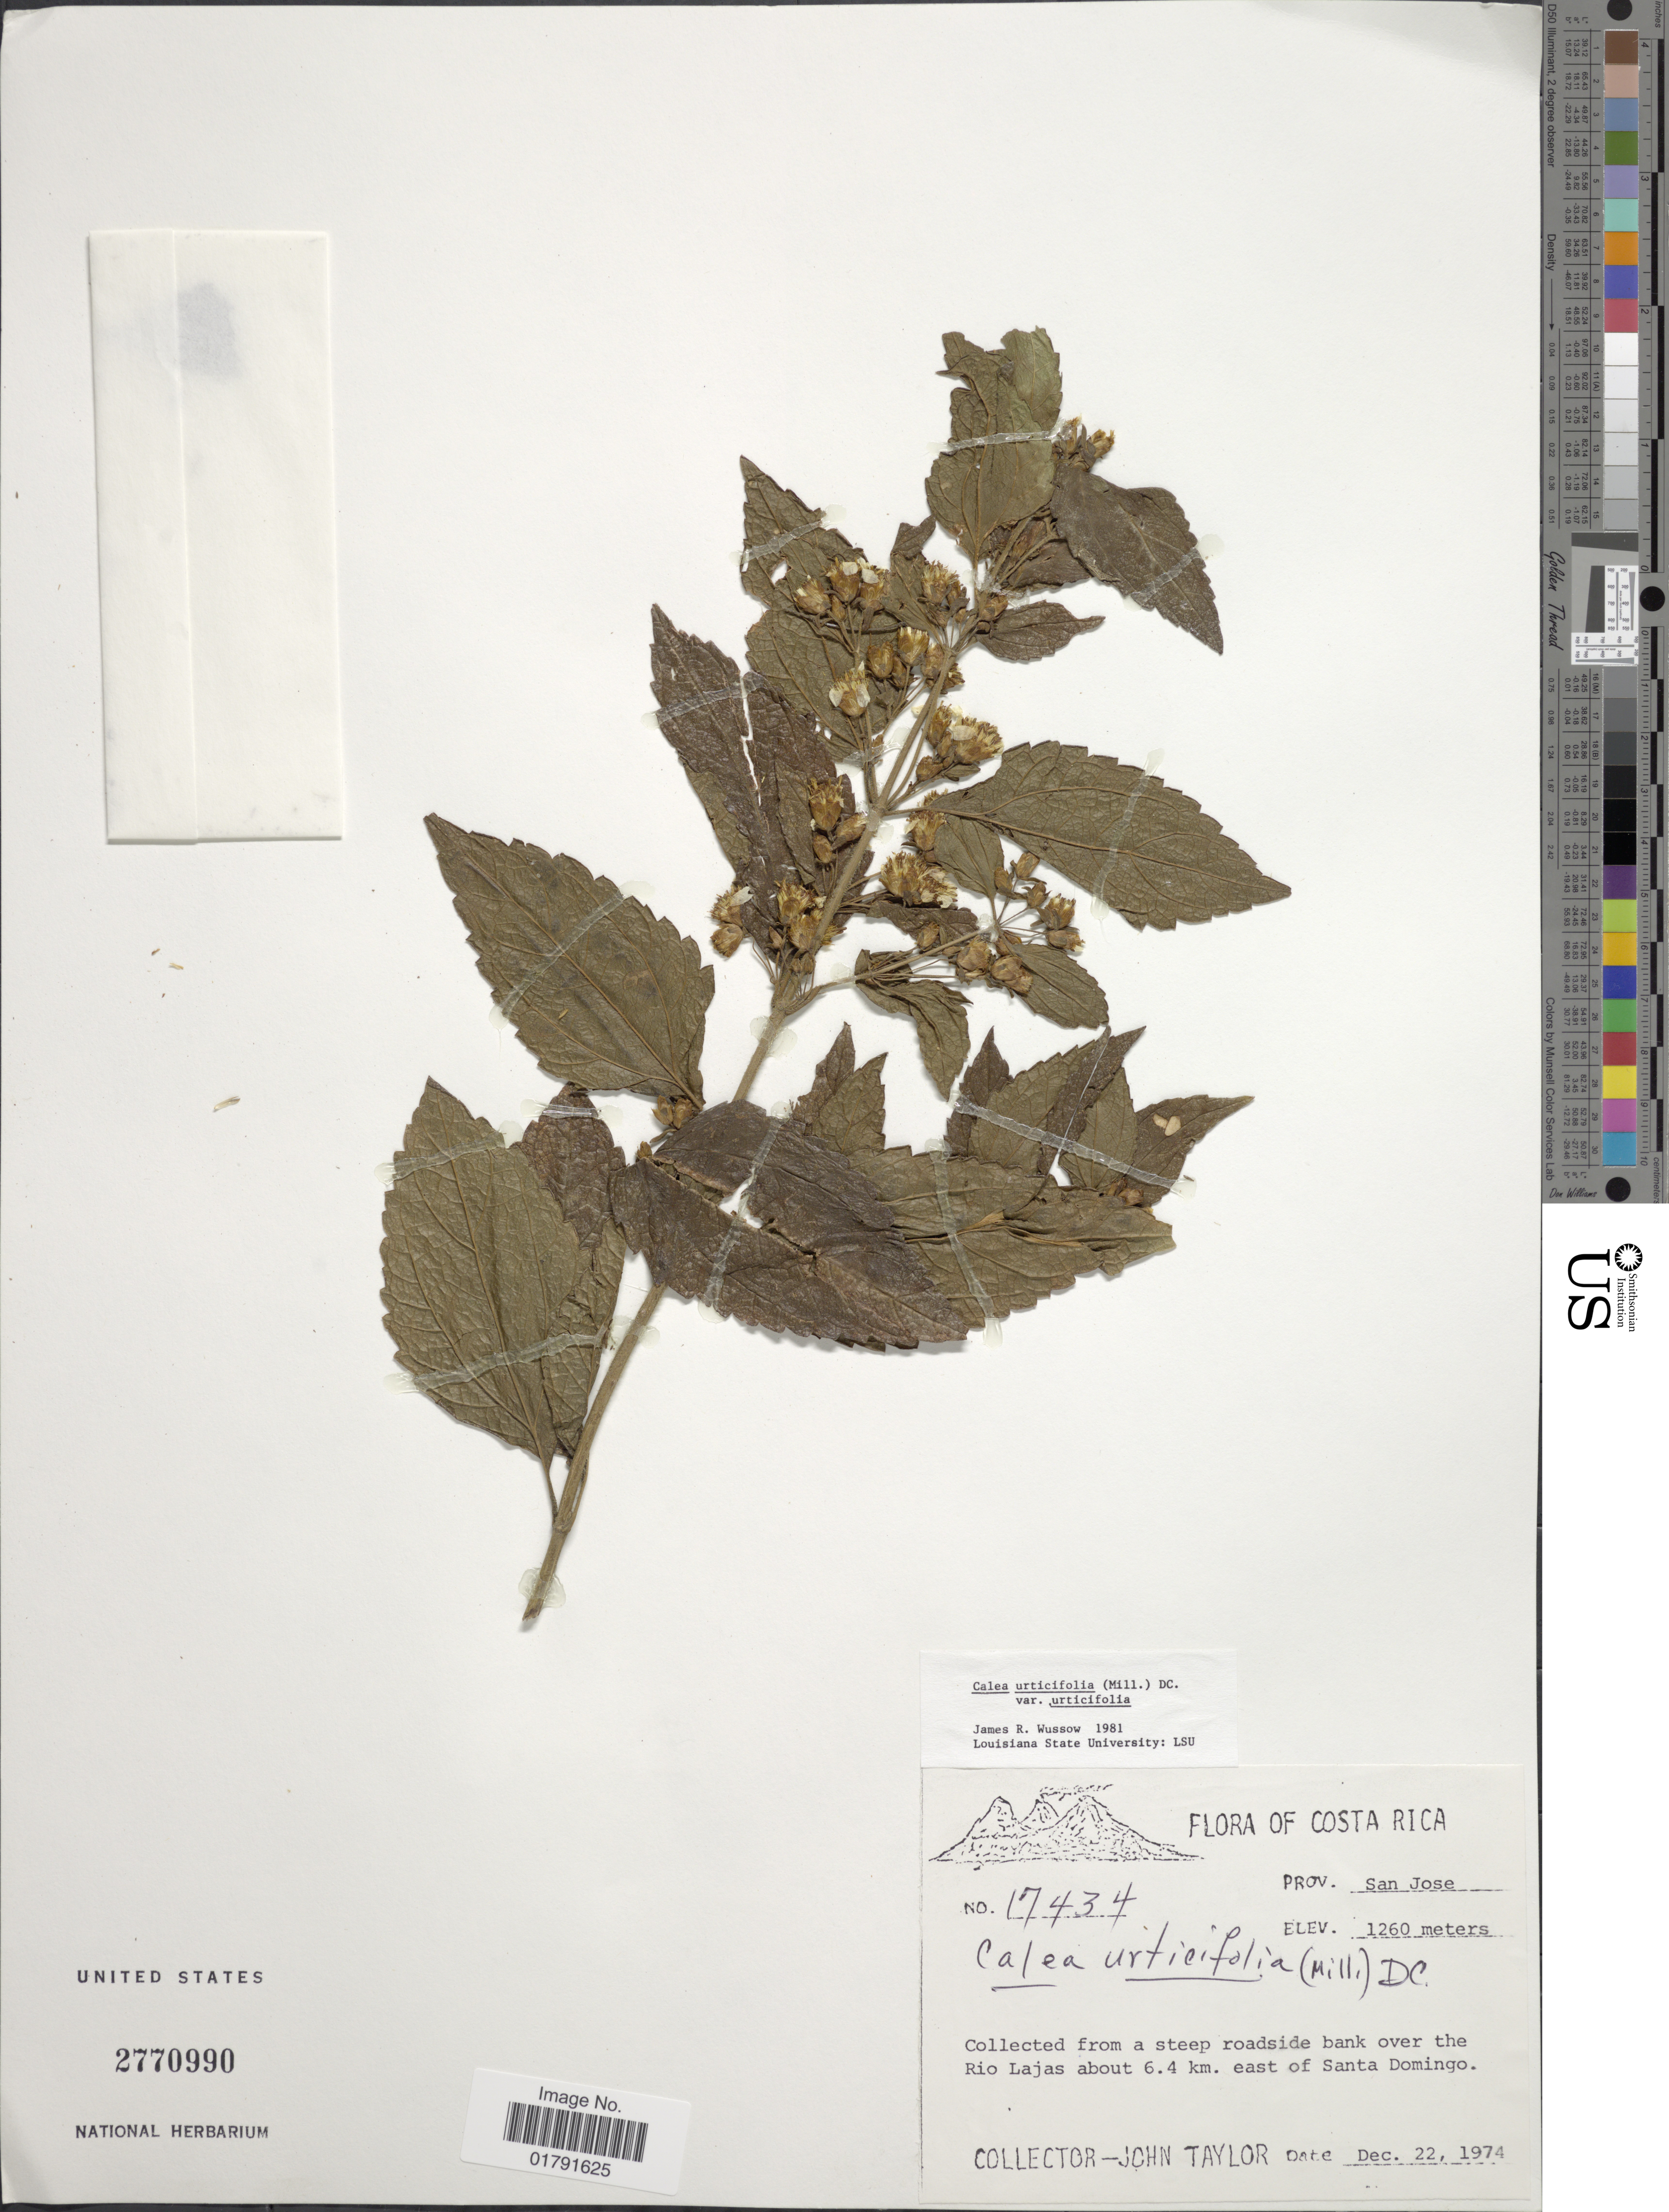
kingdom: Plantae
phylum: Tracheophyta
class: Magnoliopsida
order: Asterales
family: Asteraceae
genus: Calea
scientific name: Calea urticifolia var. urticifolia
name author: (Mill.) DC.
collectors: J. Taylor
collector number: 17434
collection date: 1974-12-22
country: Costa Rica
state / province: San José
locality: From a steep roadside bank over the Rio Lajas about 6.4 km. east of Santa Domingo.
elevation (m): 1260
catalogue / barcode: US 2770990